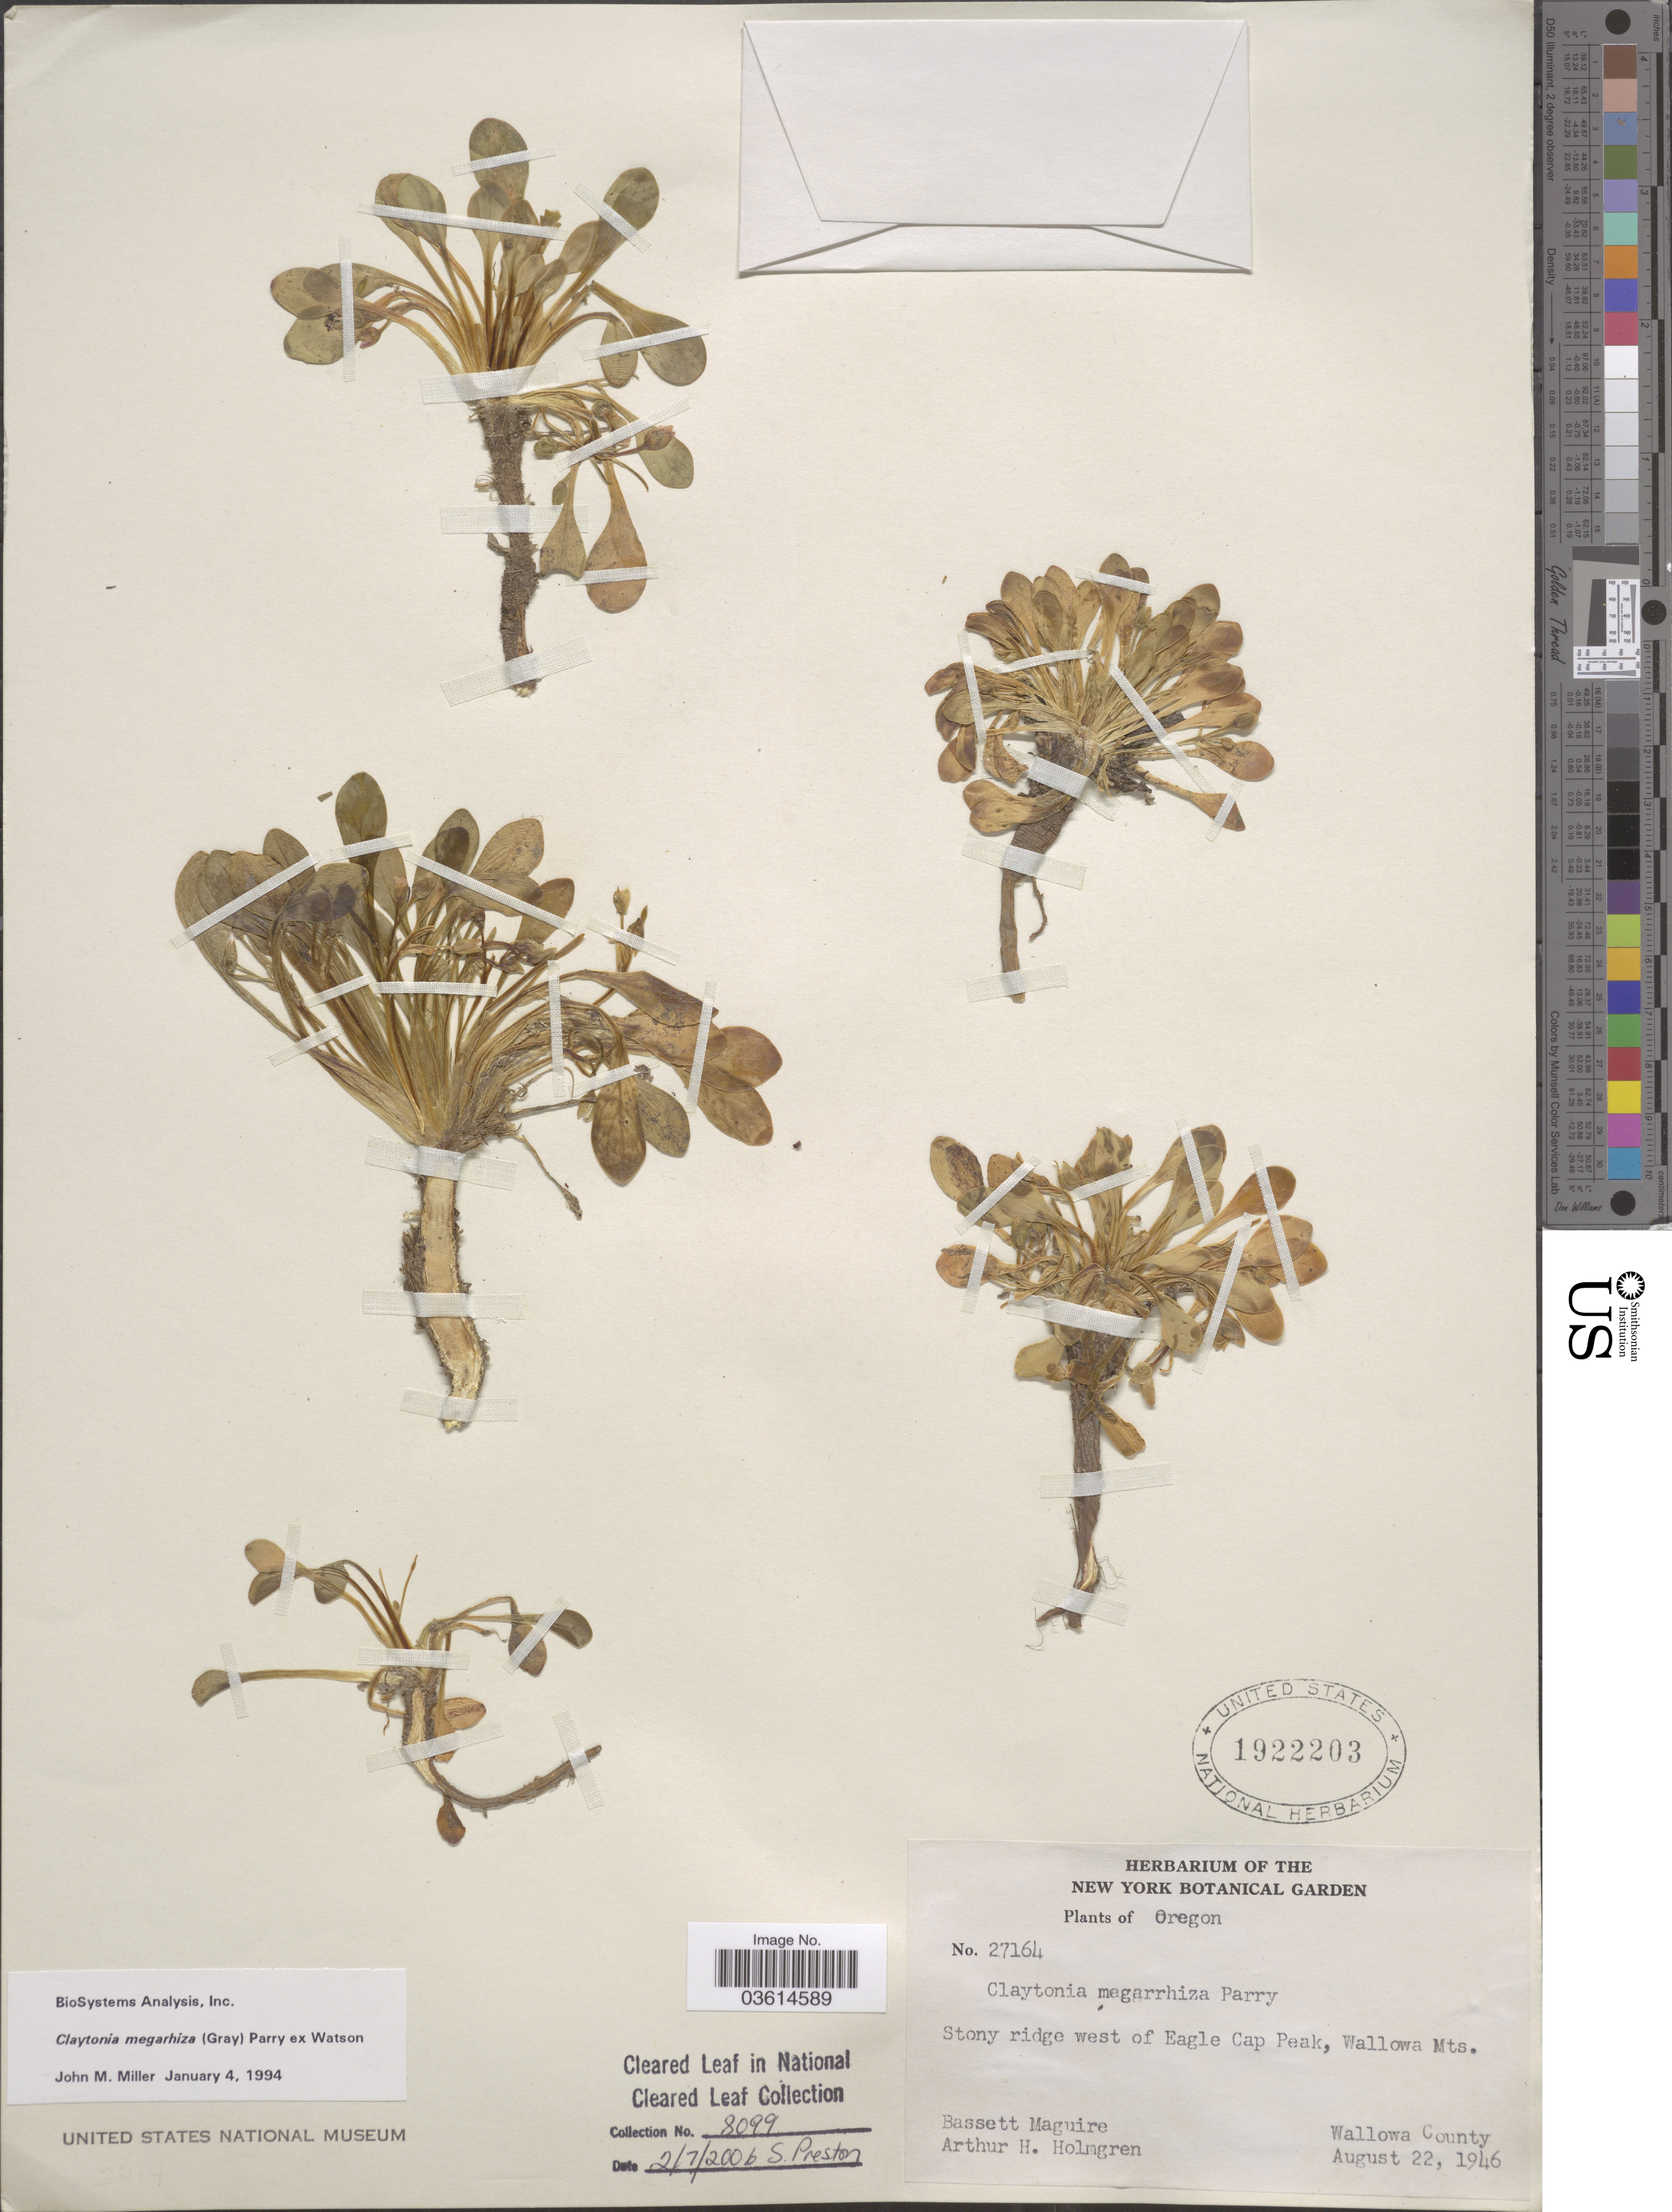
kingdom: Plantae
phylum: Tracheophyta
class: Magnoliopsida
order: Caryophyllales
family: Montiaceae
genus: Claytonia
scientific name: Claytonia megarhiza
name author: (A. Gray) Parry ex S. Watson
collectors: B. Maguire & A. H. Holmgren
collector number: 27164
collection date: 1946-08-22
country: United States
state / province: Oregon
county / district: Wallowa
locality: Stony ridge west of Eagle Cap Peak, Wallowa Mts. Wallowa County.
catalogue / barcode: US 1922203